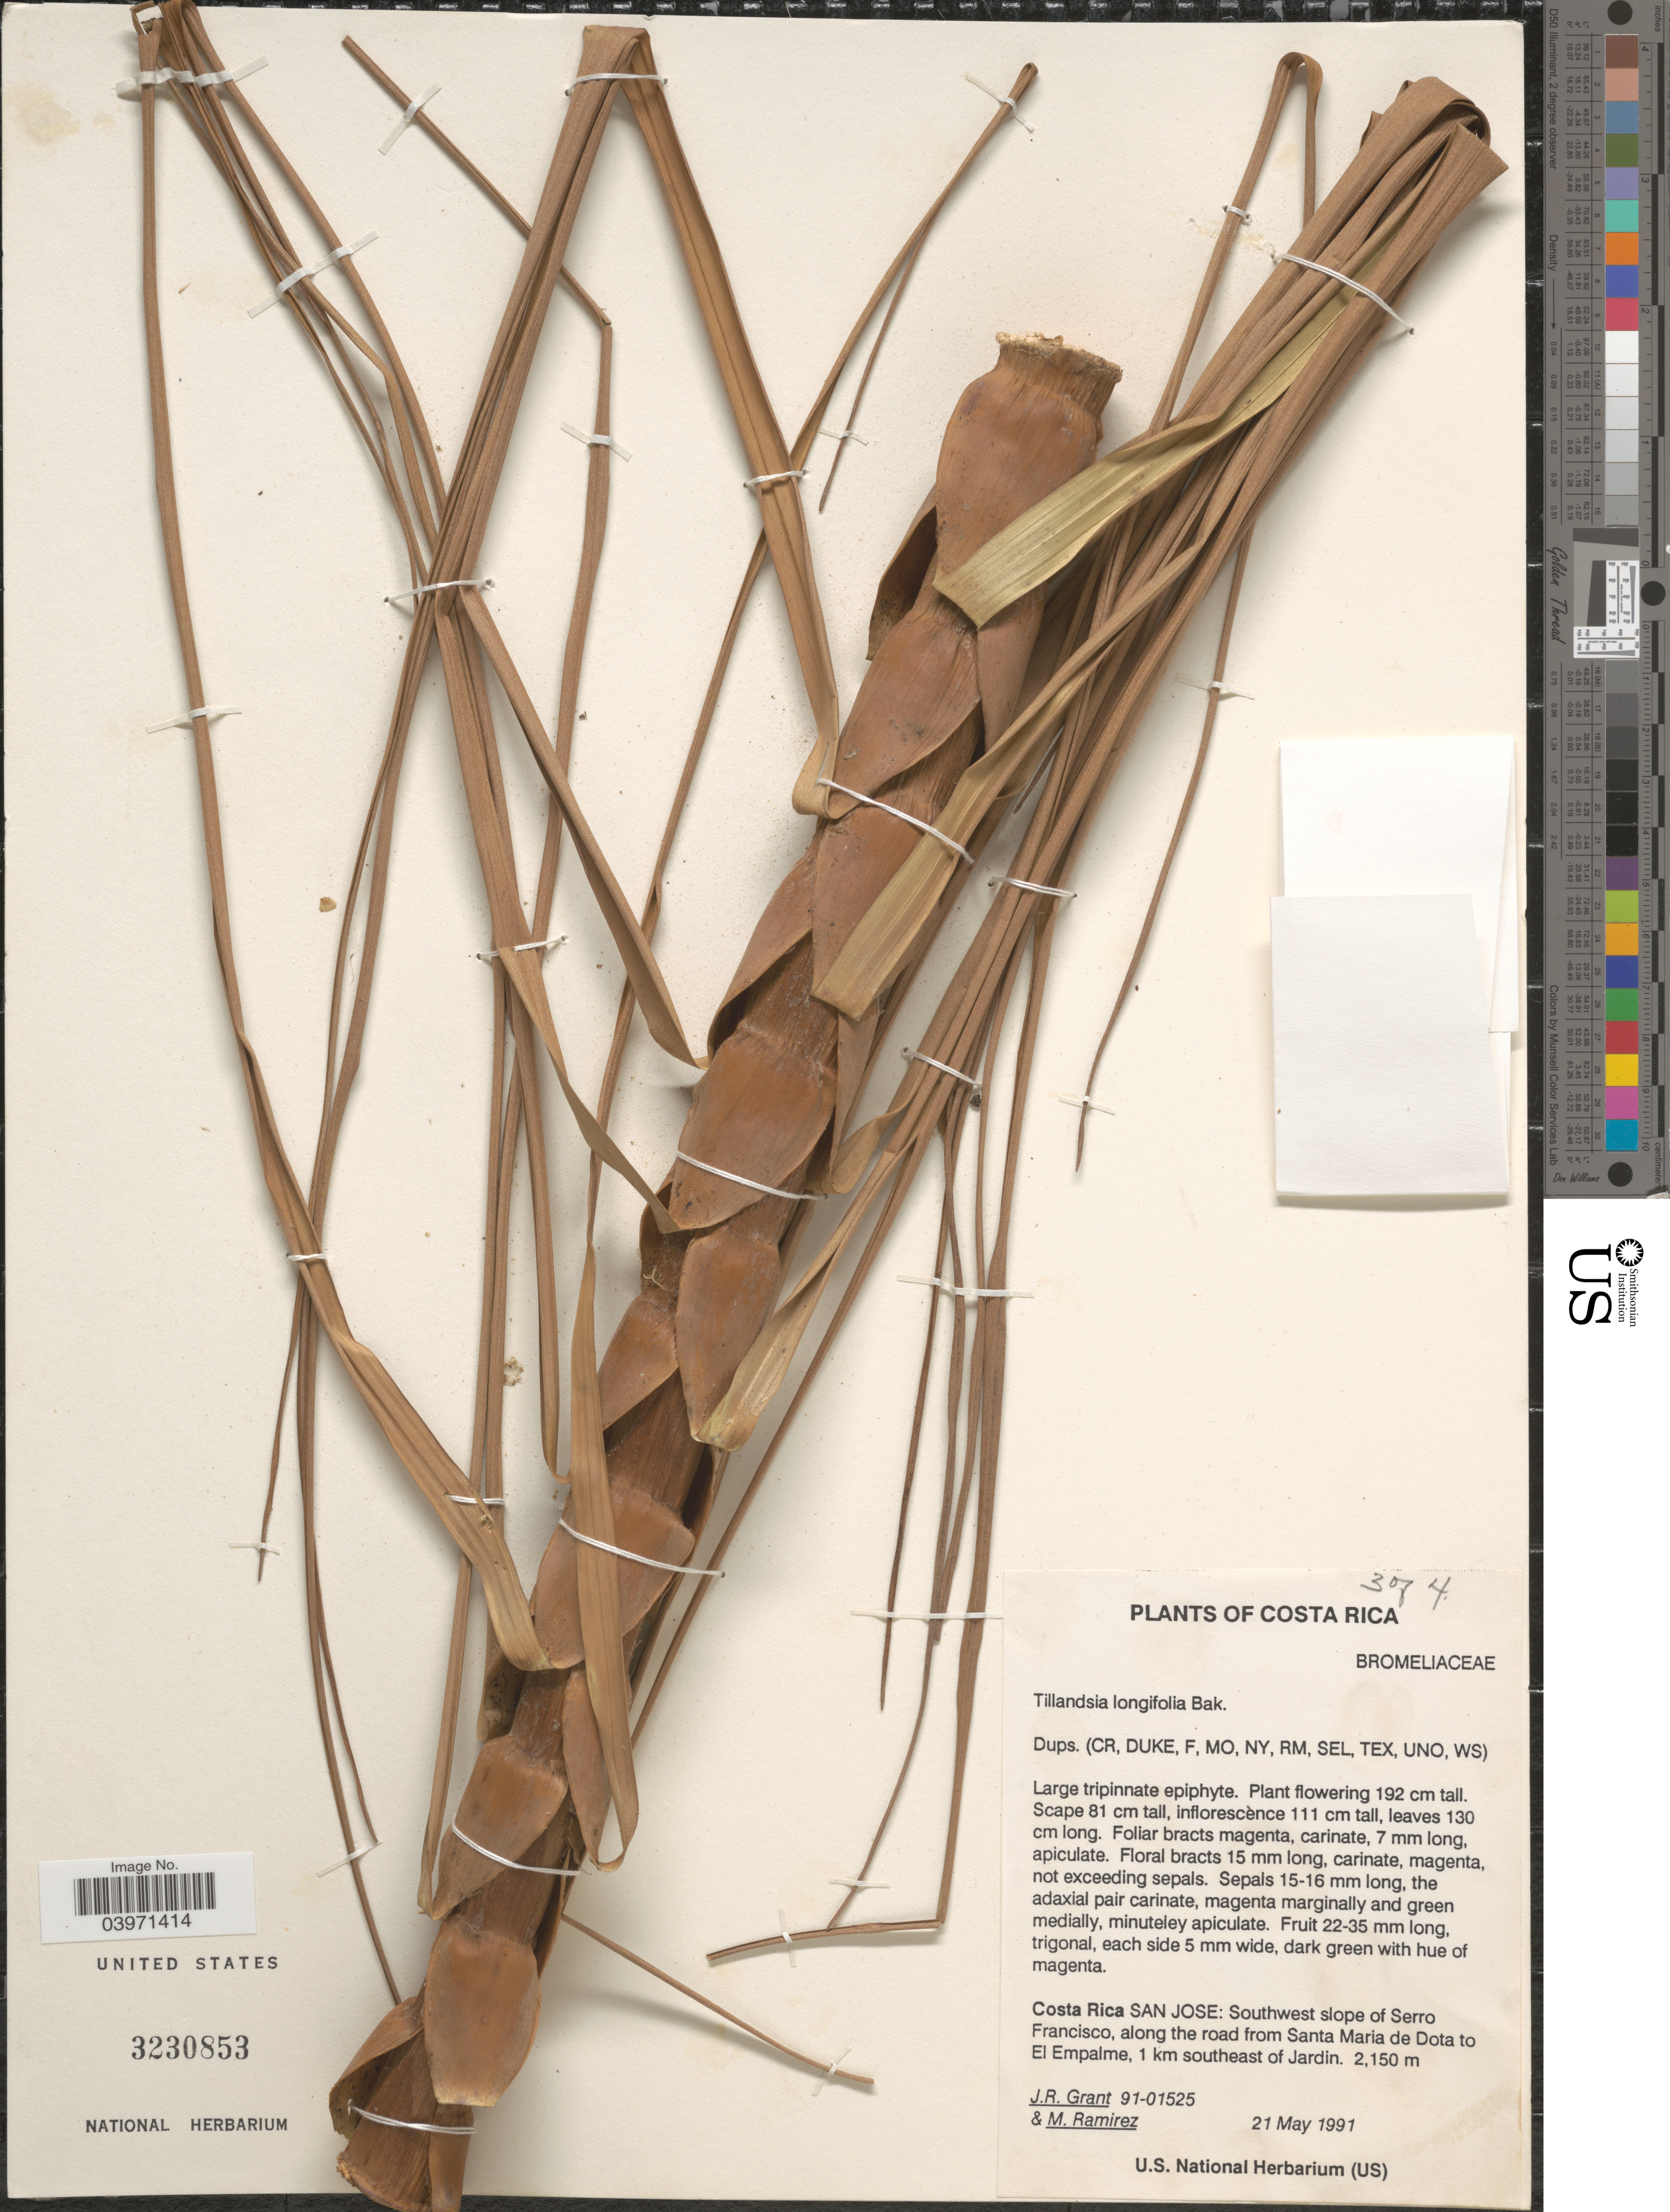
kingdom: Plantae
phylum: Tracheophyta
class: Liliopsida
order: Poales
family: Bromeliaceae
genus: Tillandsia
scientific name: Tillandsia longifolia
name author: Baker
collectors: J. Grant & M. Ramirez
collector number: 91-01525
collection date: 1991-05-21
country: Costa Rica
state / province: San José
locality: Southwest slope of Serro Francisco, along the road from Santa Maria de Dota to El Empalme, 1 km southeast of Jardin.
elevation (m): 2150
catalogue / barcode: US 3230853